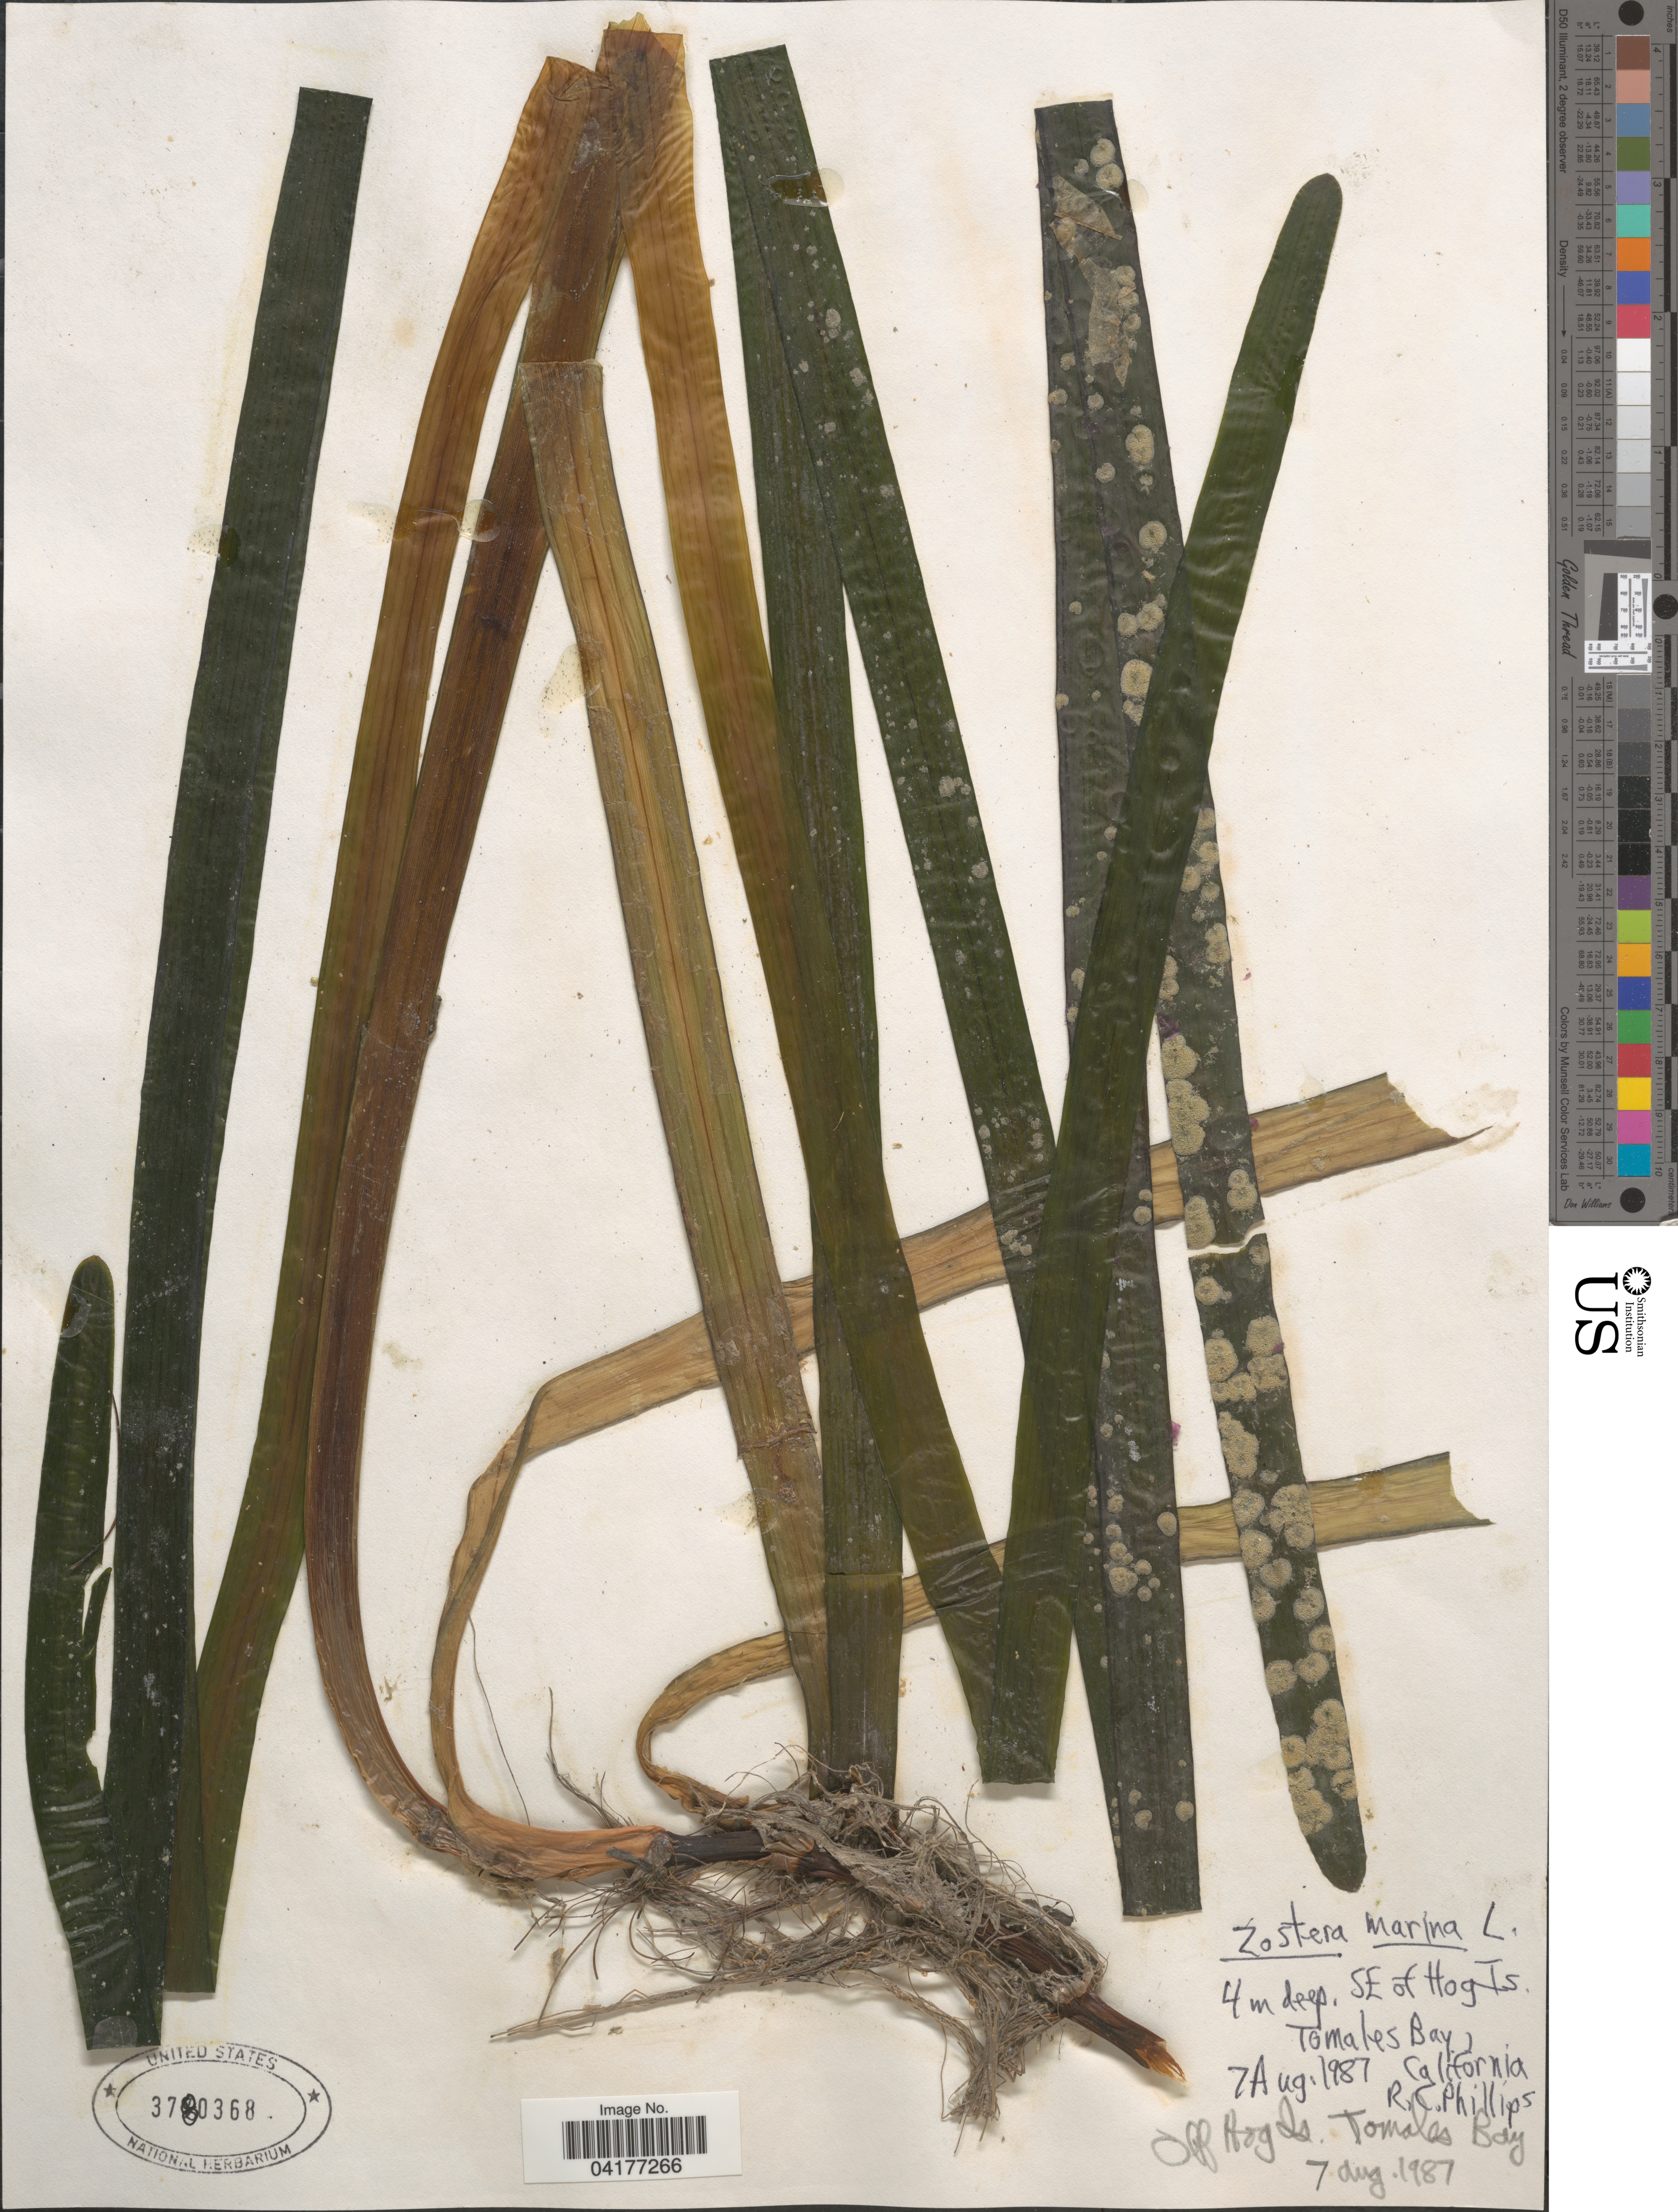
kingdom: Plantae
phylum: Tracheophyta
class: Liliopsida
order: Alismatales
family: Zosteraceae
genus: Zostera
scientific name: Zostera marina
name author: L.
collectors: R. C. Phillips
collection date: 1987-08-07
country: United States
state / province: California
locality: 4 m deep, SE of Hog Is. Tomales Bay. Off Hog Is.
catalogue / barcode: US 3780368